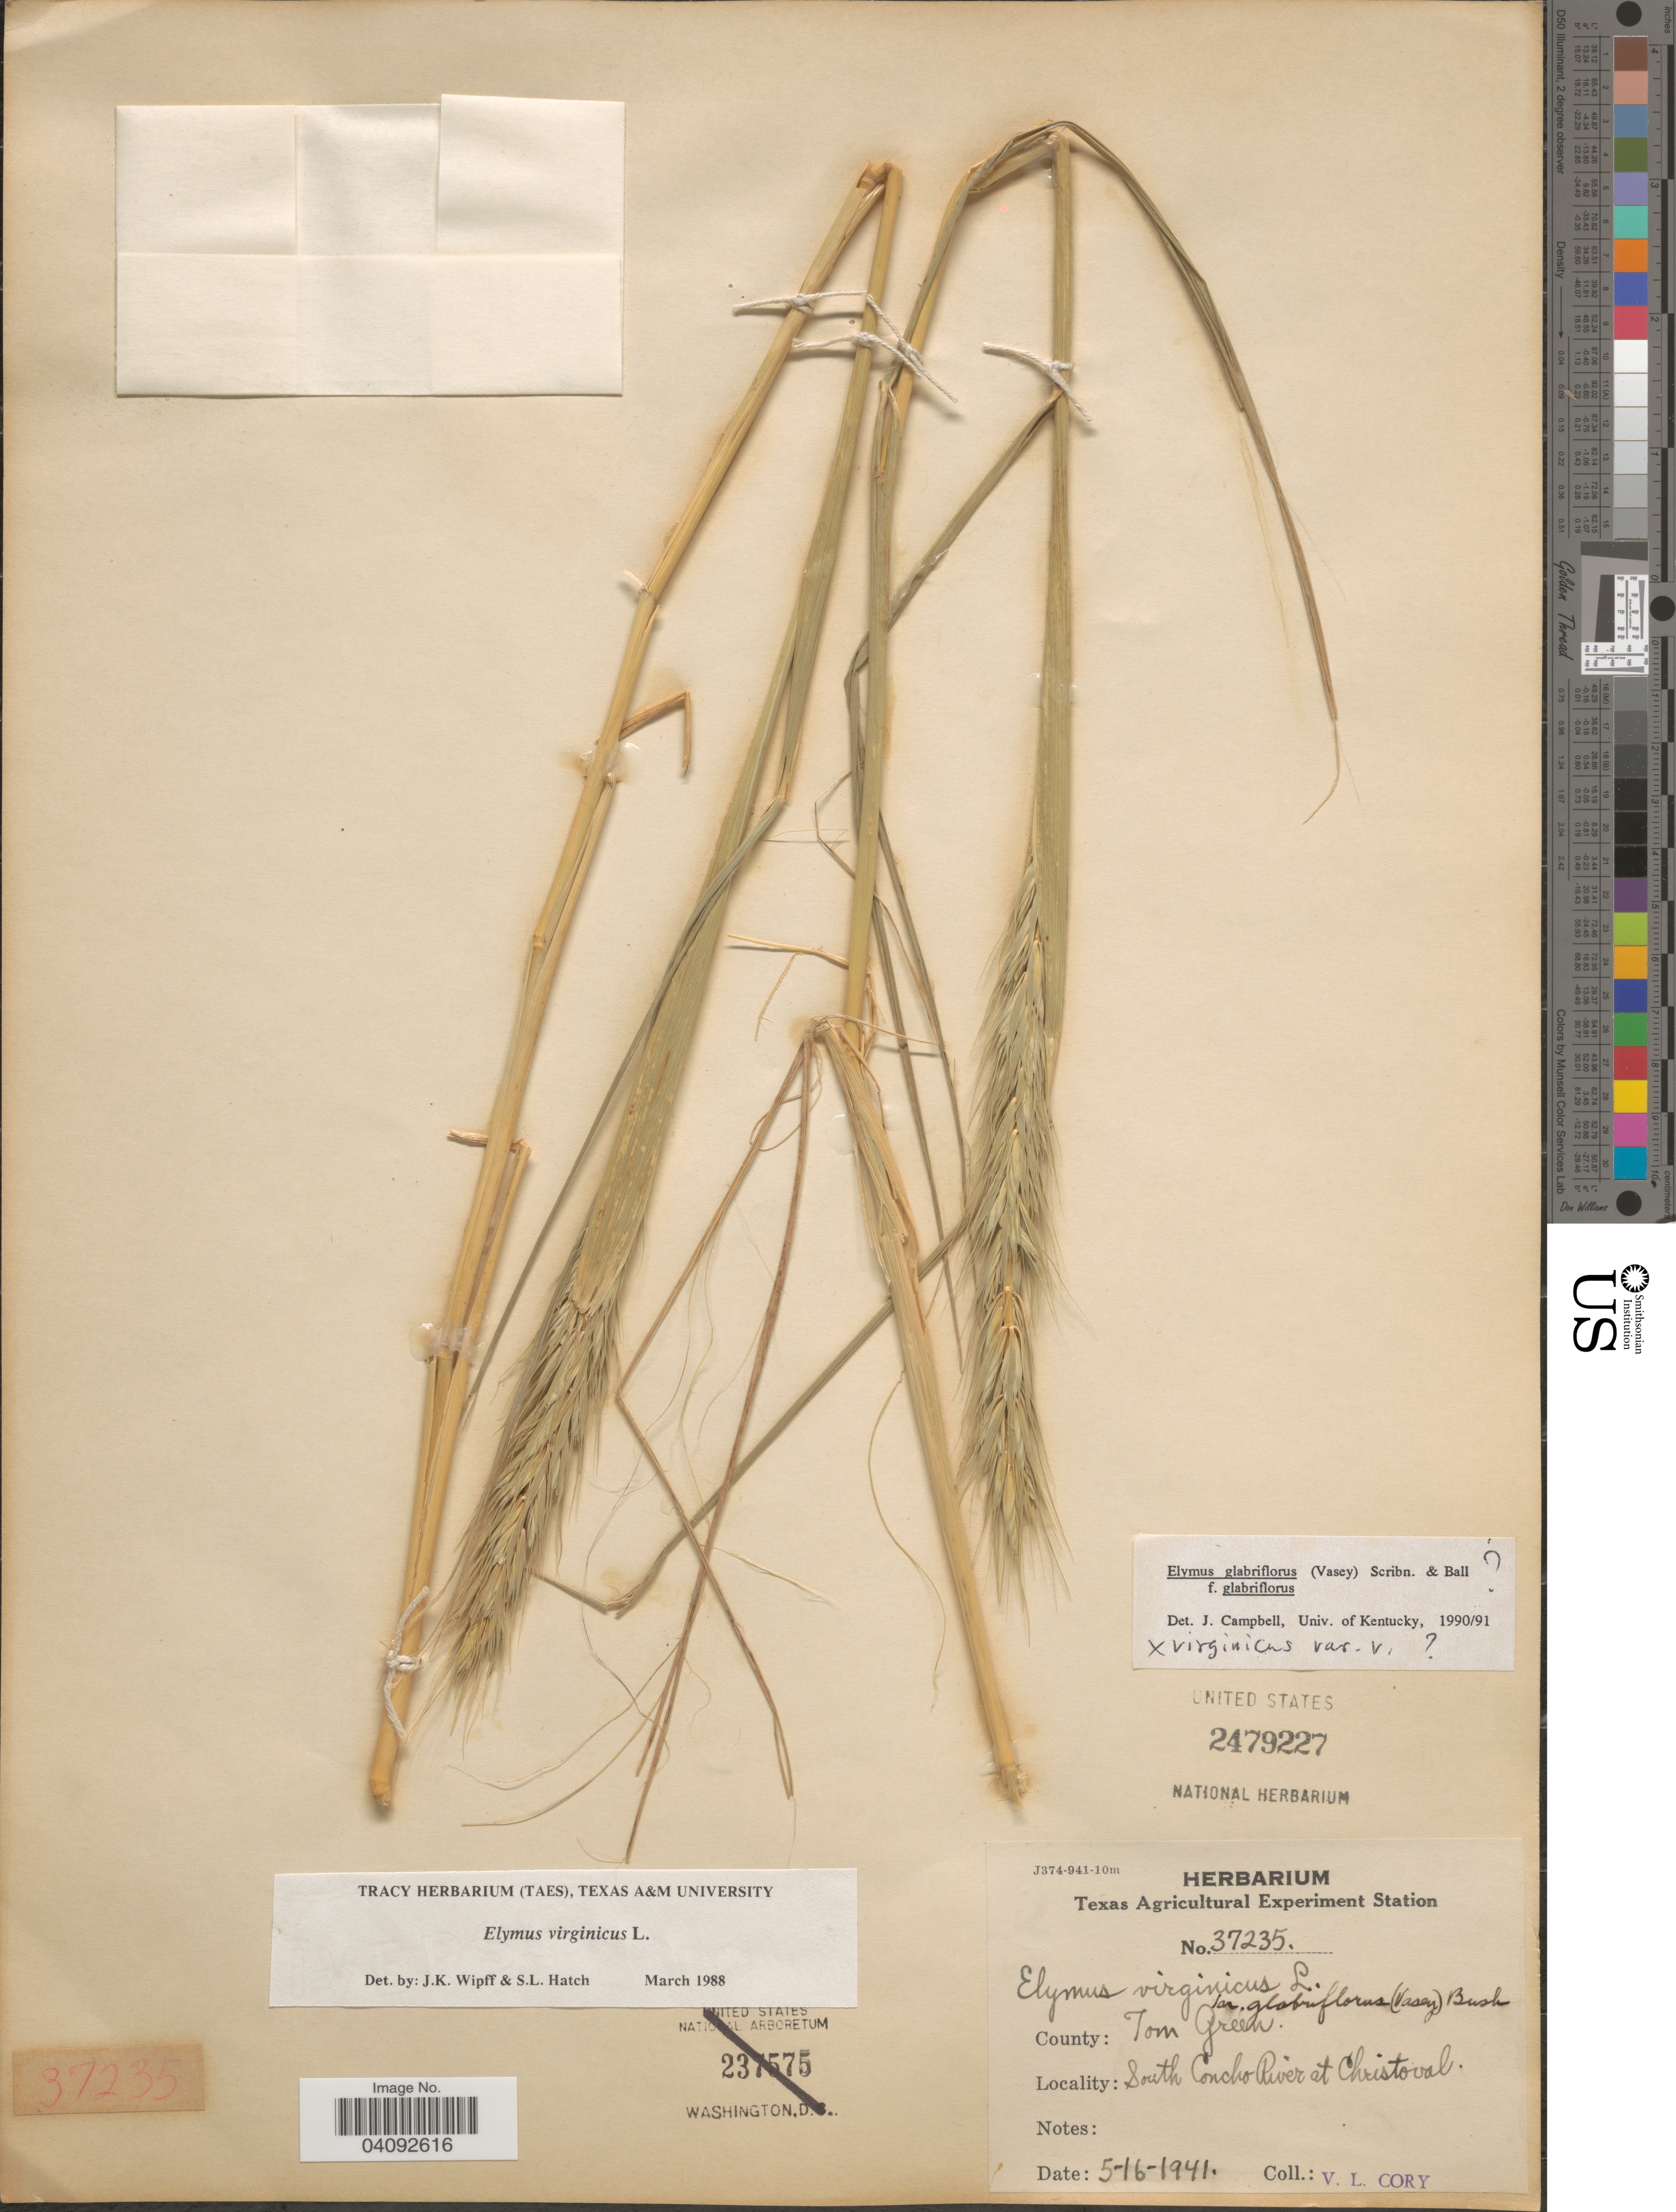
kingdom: Plantae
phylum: Tracheophyta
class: Liliopsida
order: Poales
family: Poaceae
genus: Elymus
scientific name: Elymus glabriflorus var. glabriflorus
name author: (Vasey ex L.H. Dewey) Scribn. & C.R. Ball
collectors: V. Cory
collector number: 37235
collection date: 1941-05-16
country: United States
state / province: Texas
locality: County: Tom Green. South Concho River at Christoval.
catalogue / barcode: US 2479227